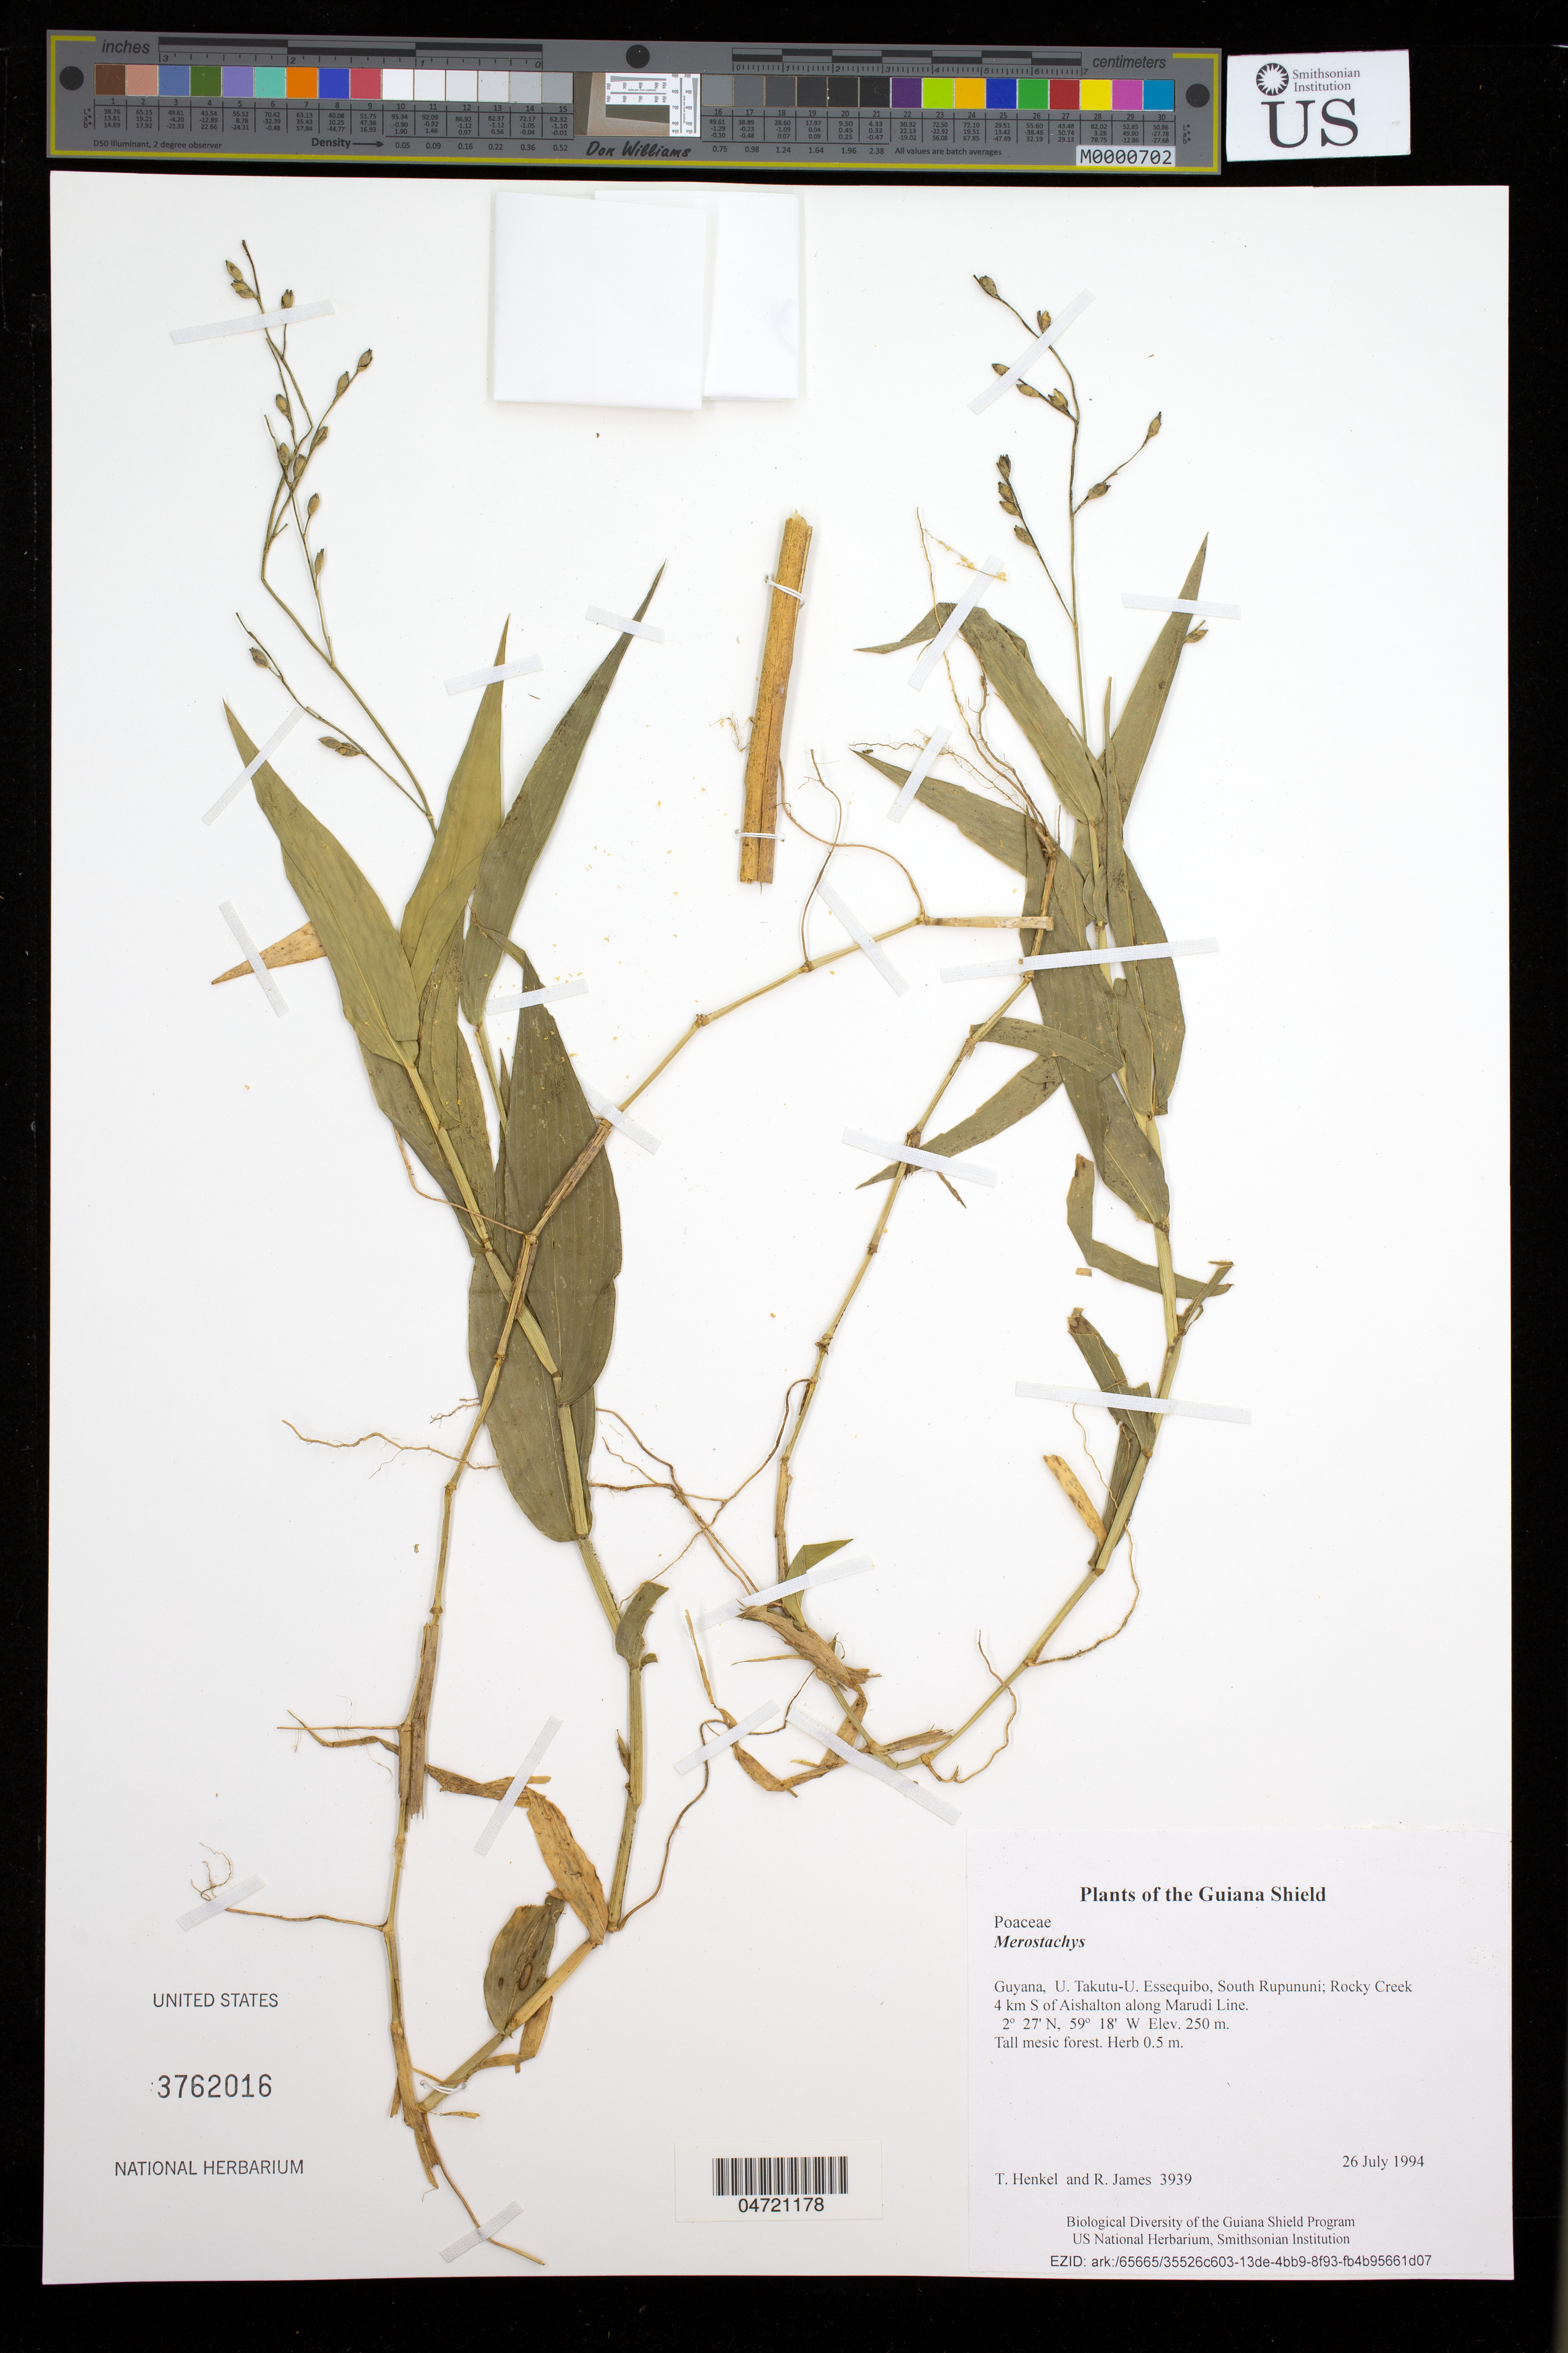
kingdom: Plantae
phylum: Tracheophyta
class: Liliopsida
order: Poales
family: Poaceae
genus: Merostachys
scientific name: Merostachys sp.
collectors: T. Henkel & R. James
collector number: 3939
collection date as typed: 26 July 1994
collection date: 1994-07-26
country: Guyana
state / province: U. Takutu-U. Essequibo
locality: South Rupununi; Rocky Creek 4 km S of Aishalton along Marudi Line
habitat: Tall mesic forest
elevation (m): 250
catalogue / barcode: US 3762016